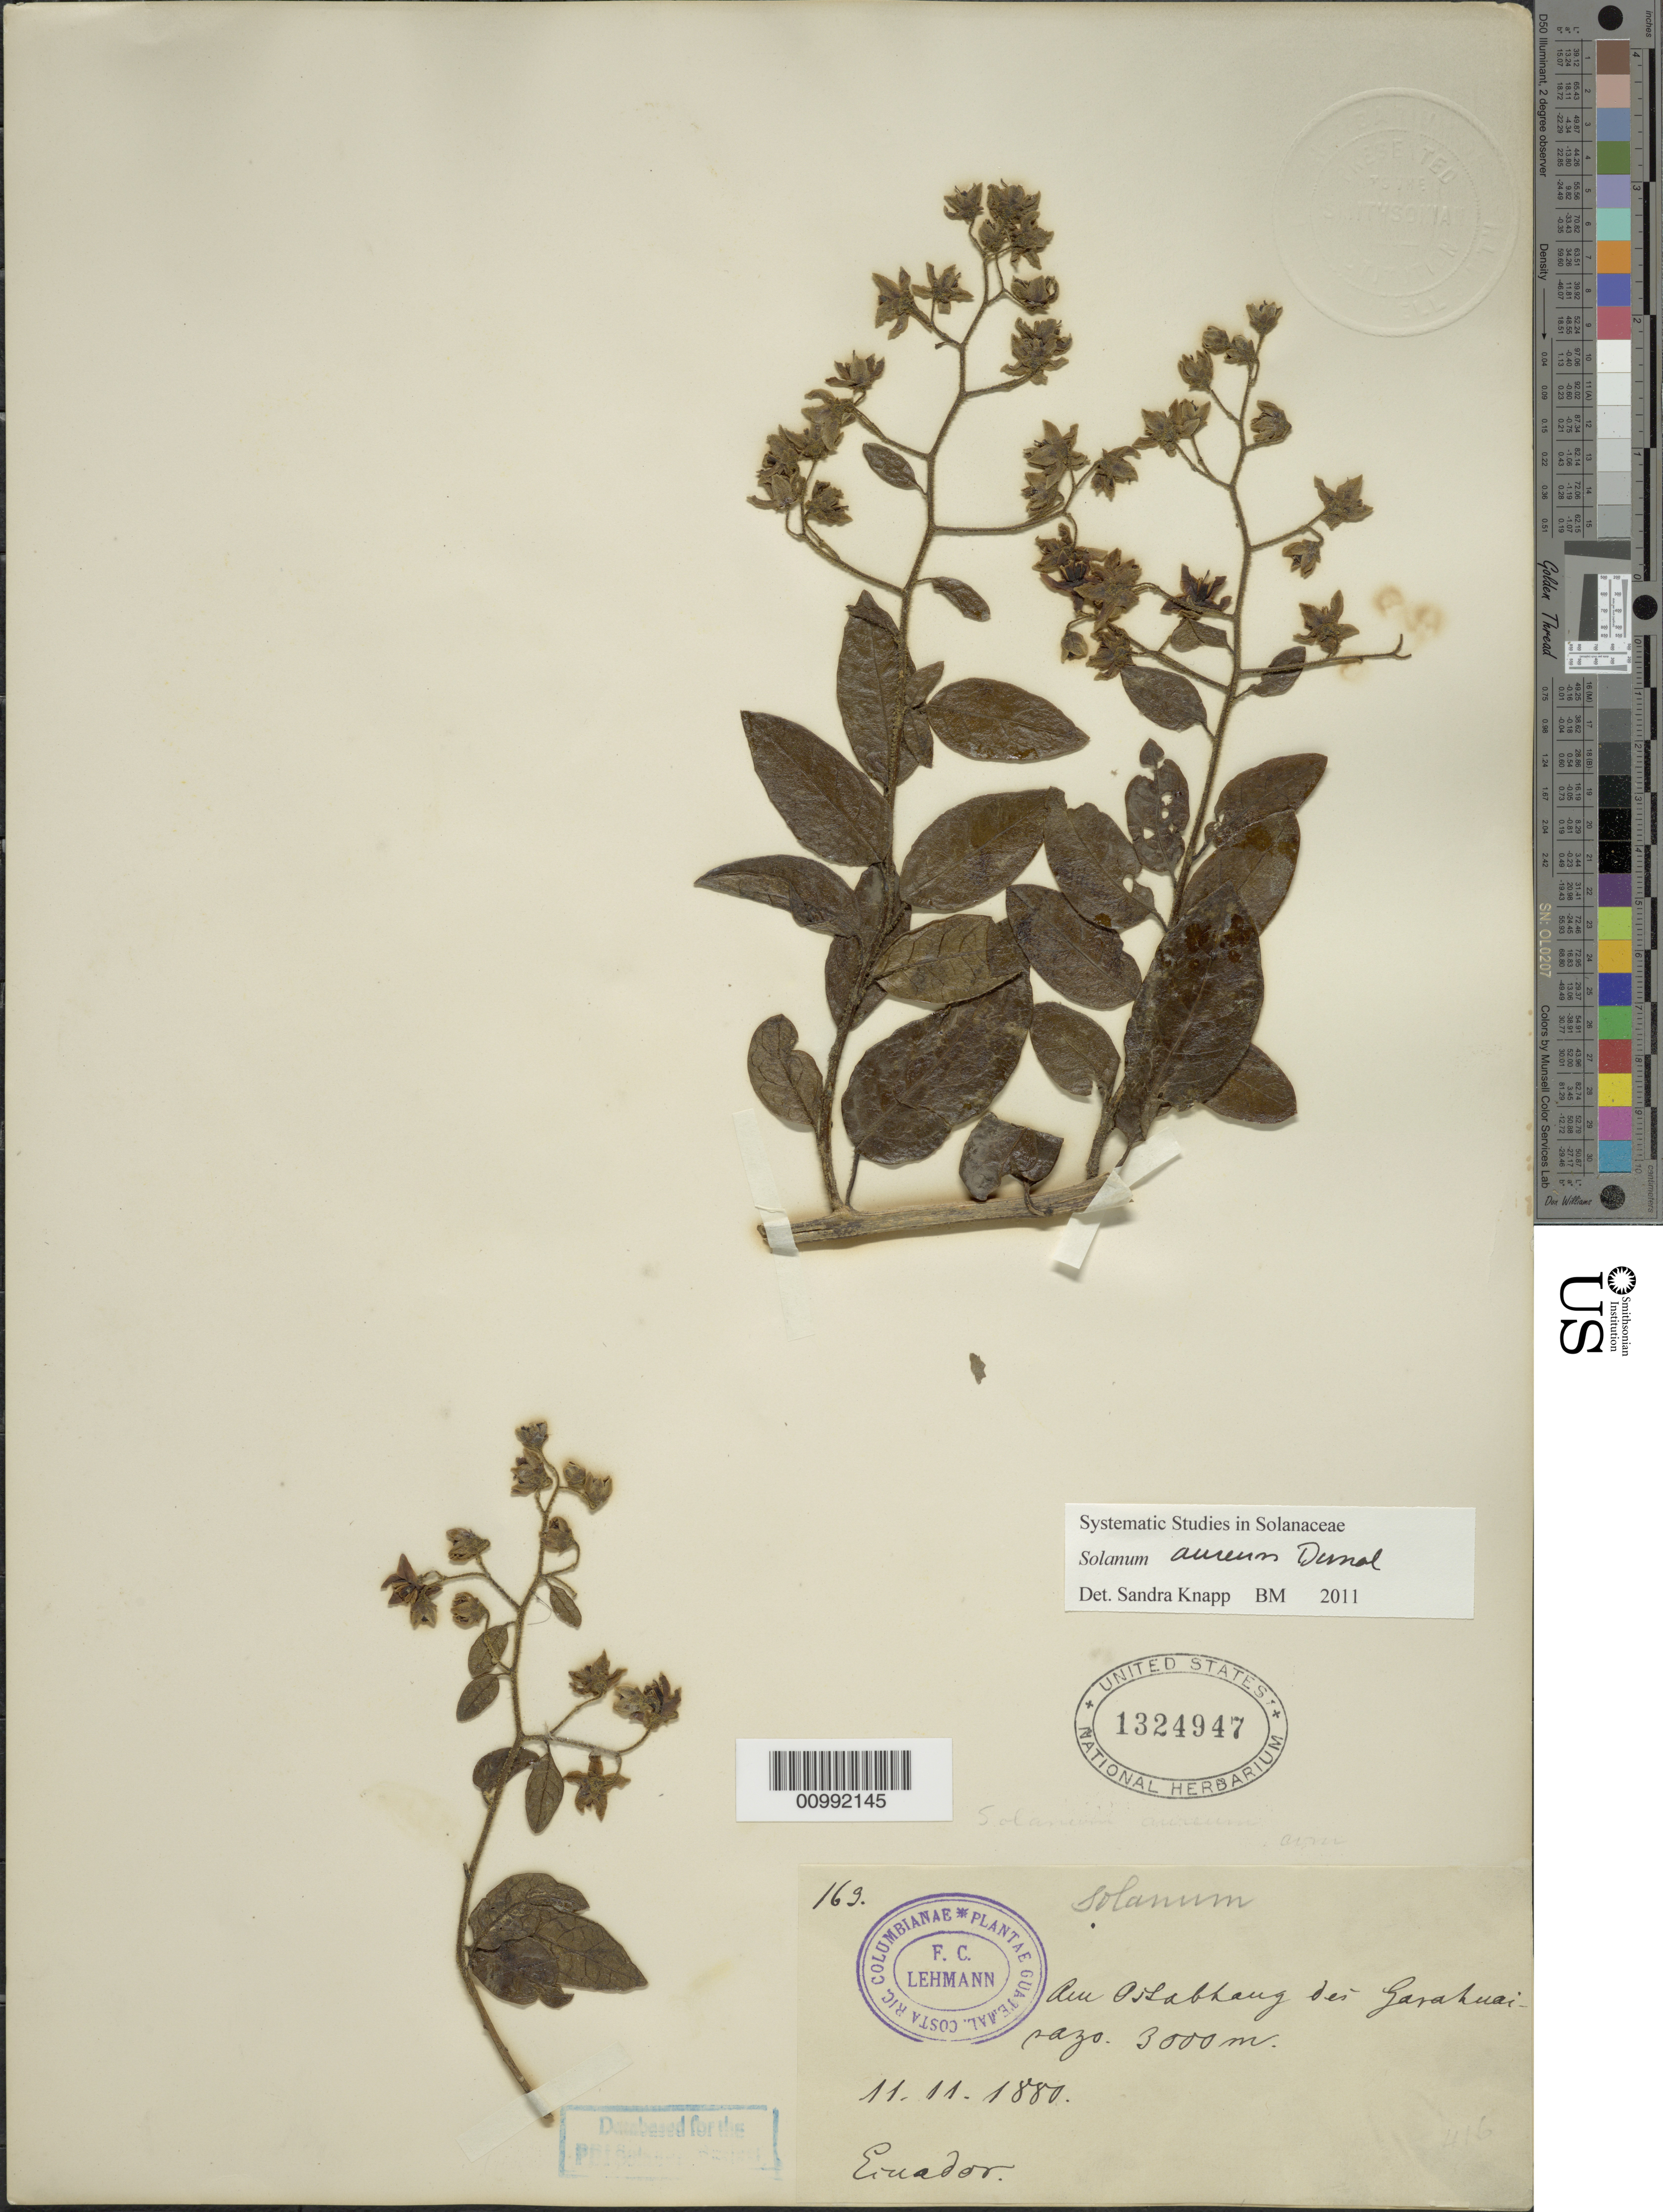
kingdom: Plantae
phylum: Tracheophyta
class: Magnoliopsida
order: Solanales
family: Solanaceae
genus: Solanum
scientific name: Solanum aureum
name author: Dunal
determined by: Knapp, S. D.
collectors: F. C. Lehmann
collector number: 163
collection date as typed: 11 Nov 1880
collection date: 1880-11-11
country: Ecuador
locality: am Ostabhang der Garahuaisazo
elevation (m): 3000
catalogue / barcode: US 1324947